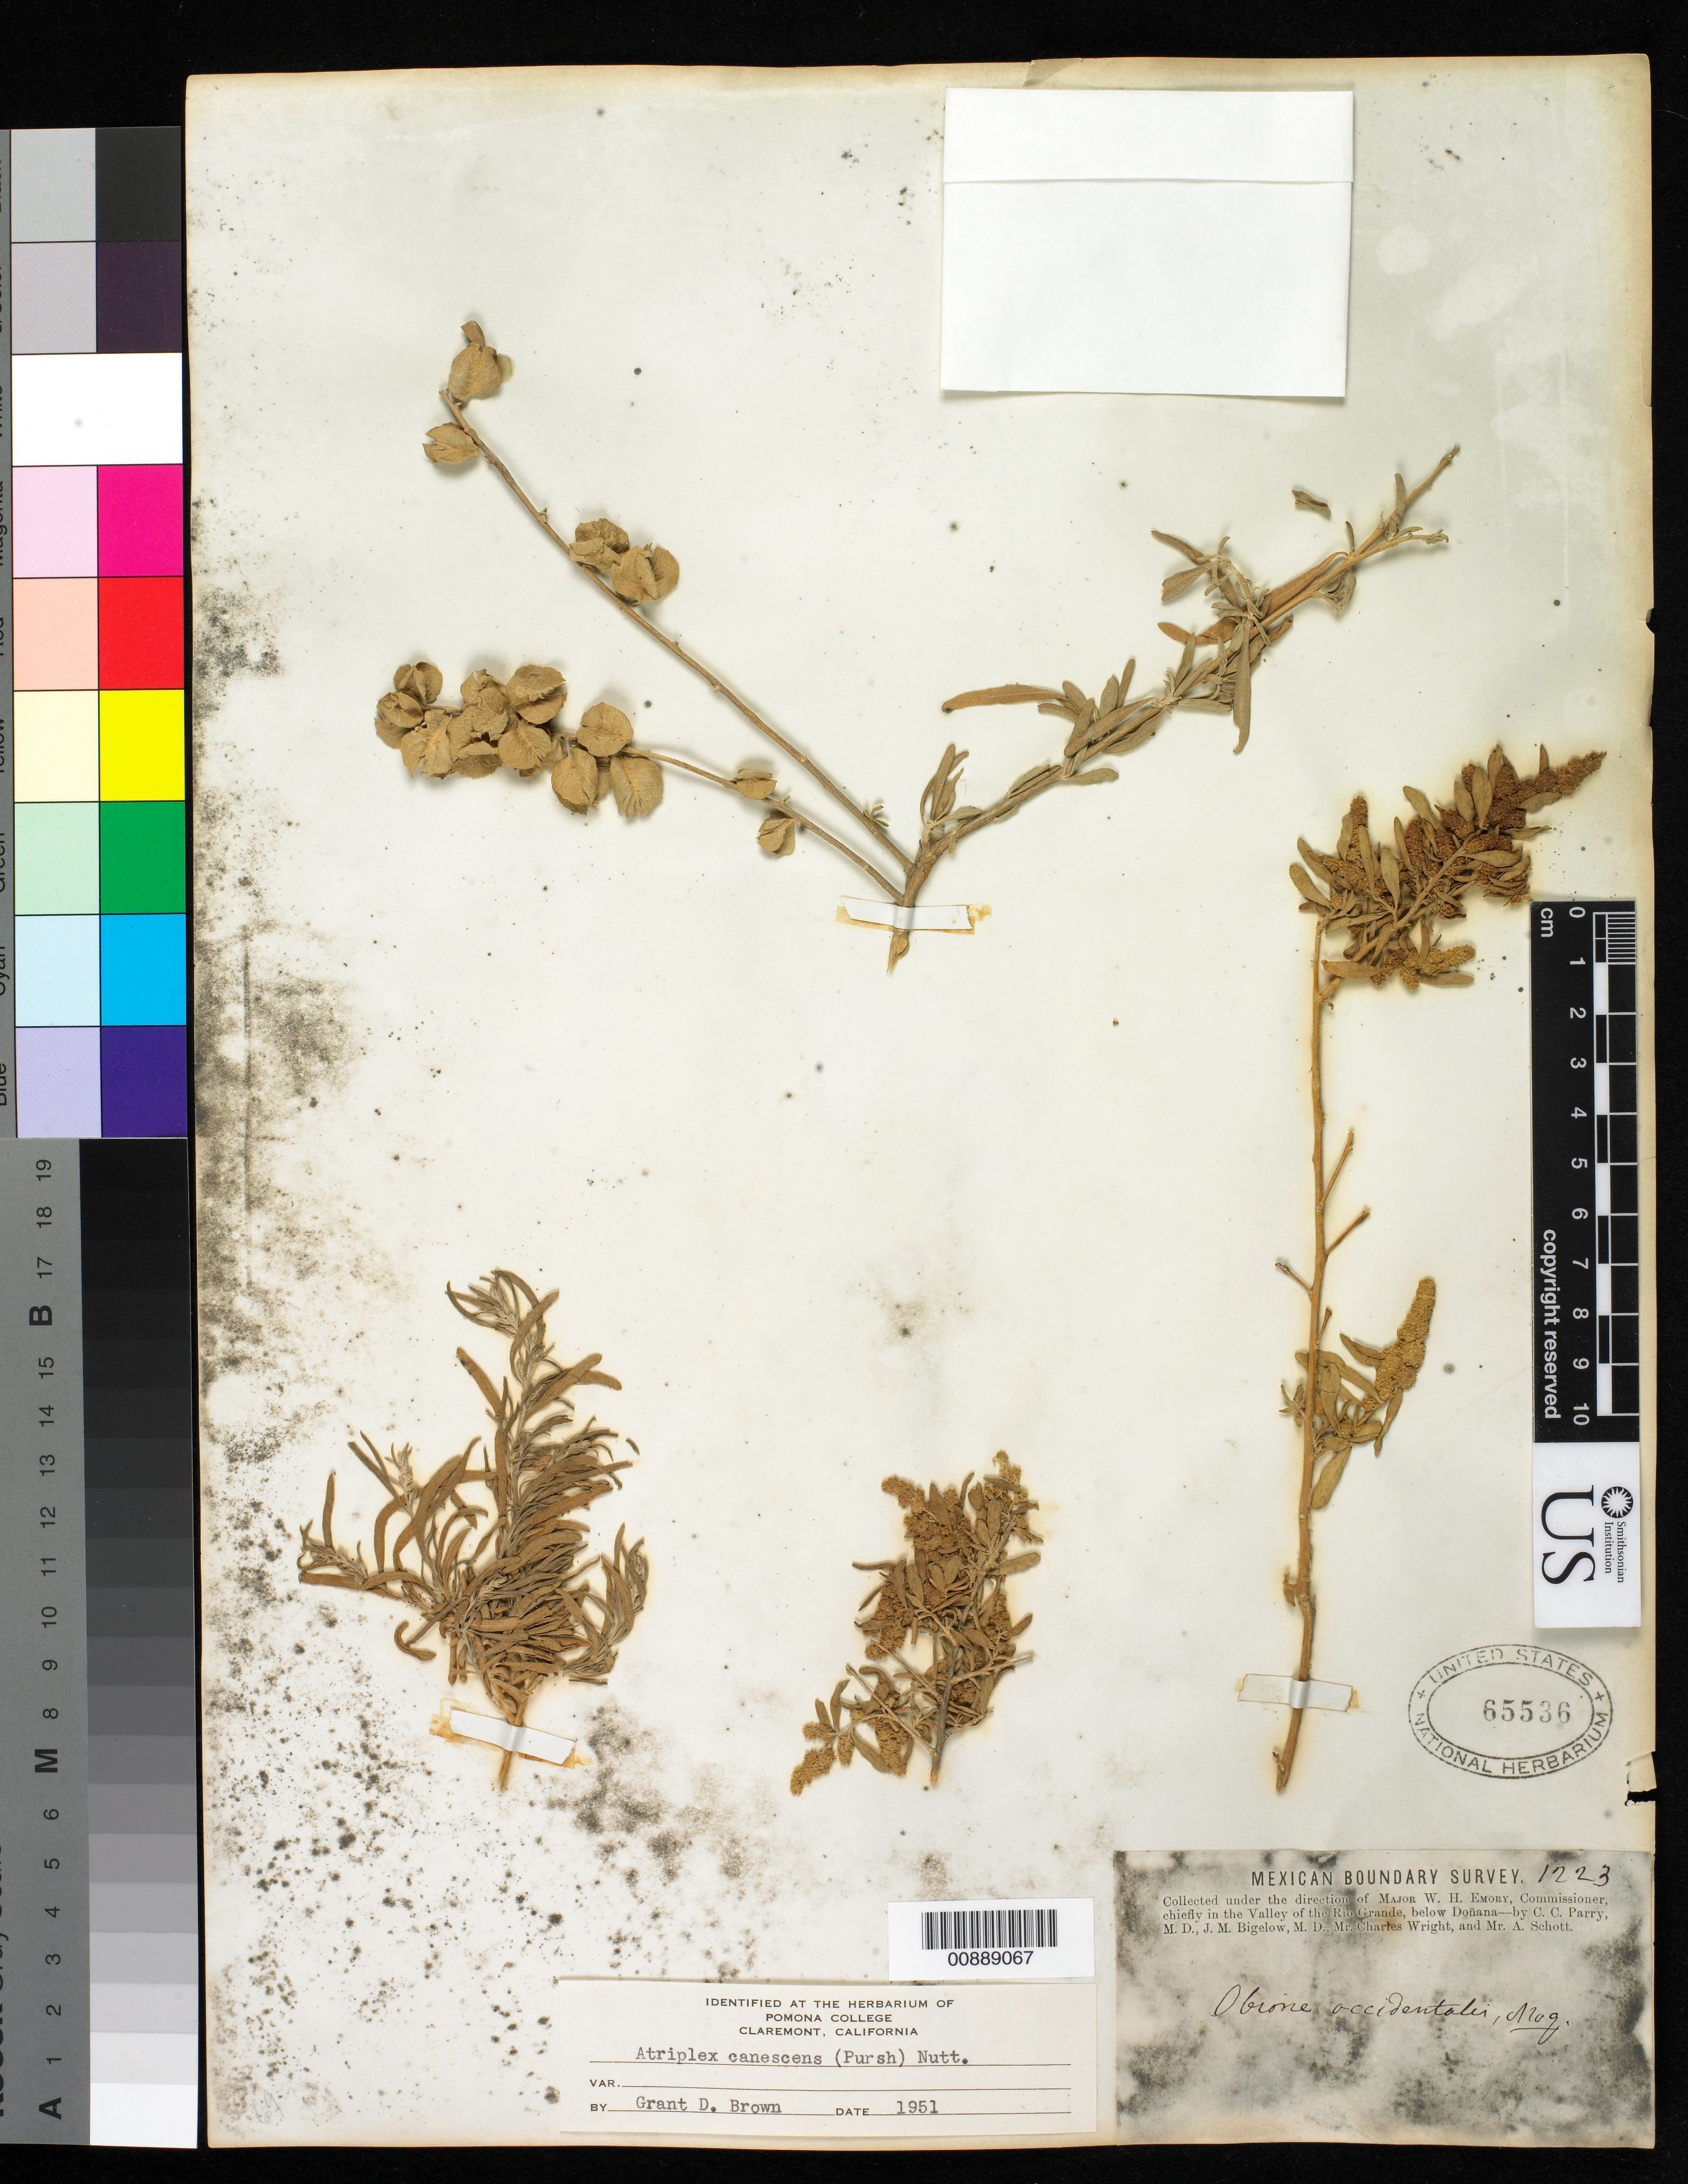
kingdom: Plantae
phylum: Tracheophyta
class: Magnoliopsida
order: Caryophyllales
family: Amaranthaceae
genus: Atriplex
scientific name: Atriplex canescens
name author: (Pursh) Nutt.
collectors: C. C. Parry, J. M. Bigelow, C. Wright & A. C. V. Schott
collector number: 1223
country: United States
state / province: New Mexico / Texas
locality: Valley of the Rio Grande, below Doñana.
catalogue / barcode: US 65536